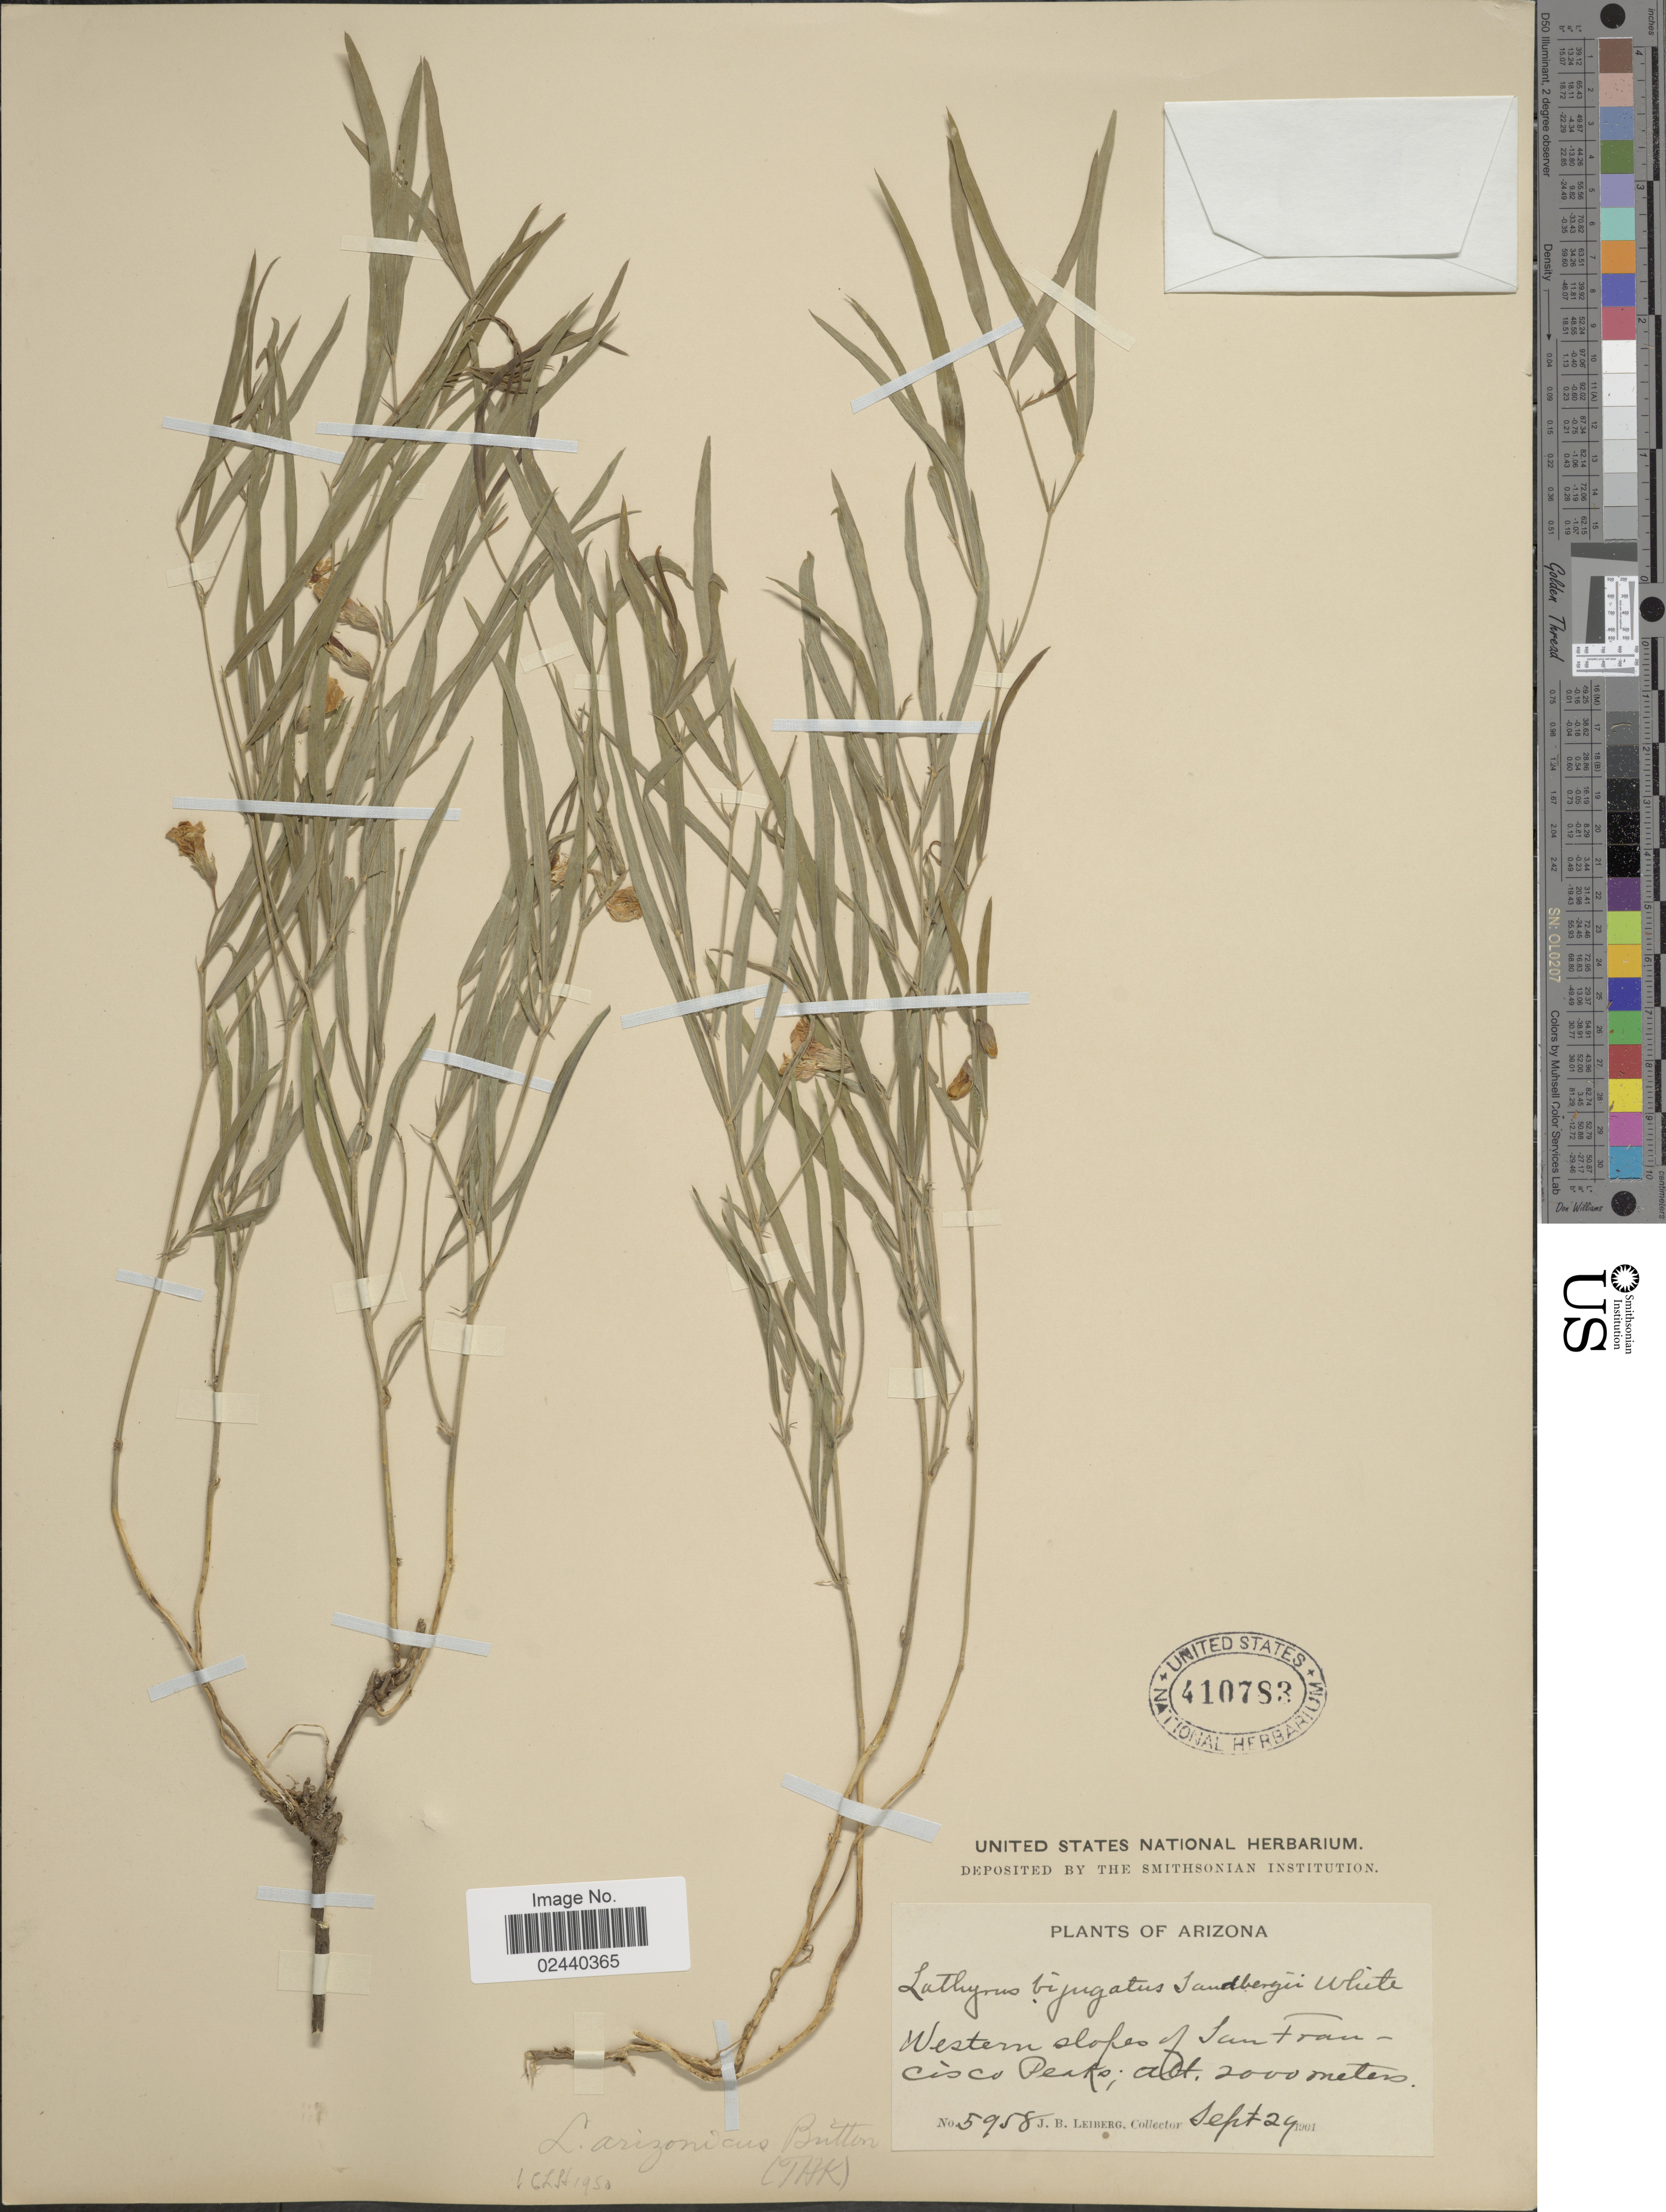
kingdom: Plantae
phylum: Tracheophyta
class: Magnoliopsida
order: Fabales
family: Fabaceae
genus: Lathyrus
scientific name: Lathyrus arizonicus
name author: Britton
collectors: J. B. Leiberg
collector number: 5958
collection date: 1901-09-29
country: United States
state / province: Arizona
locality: Western slopes of San Francisco Peaks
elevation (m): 2000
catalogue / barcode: US 410783